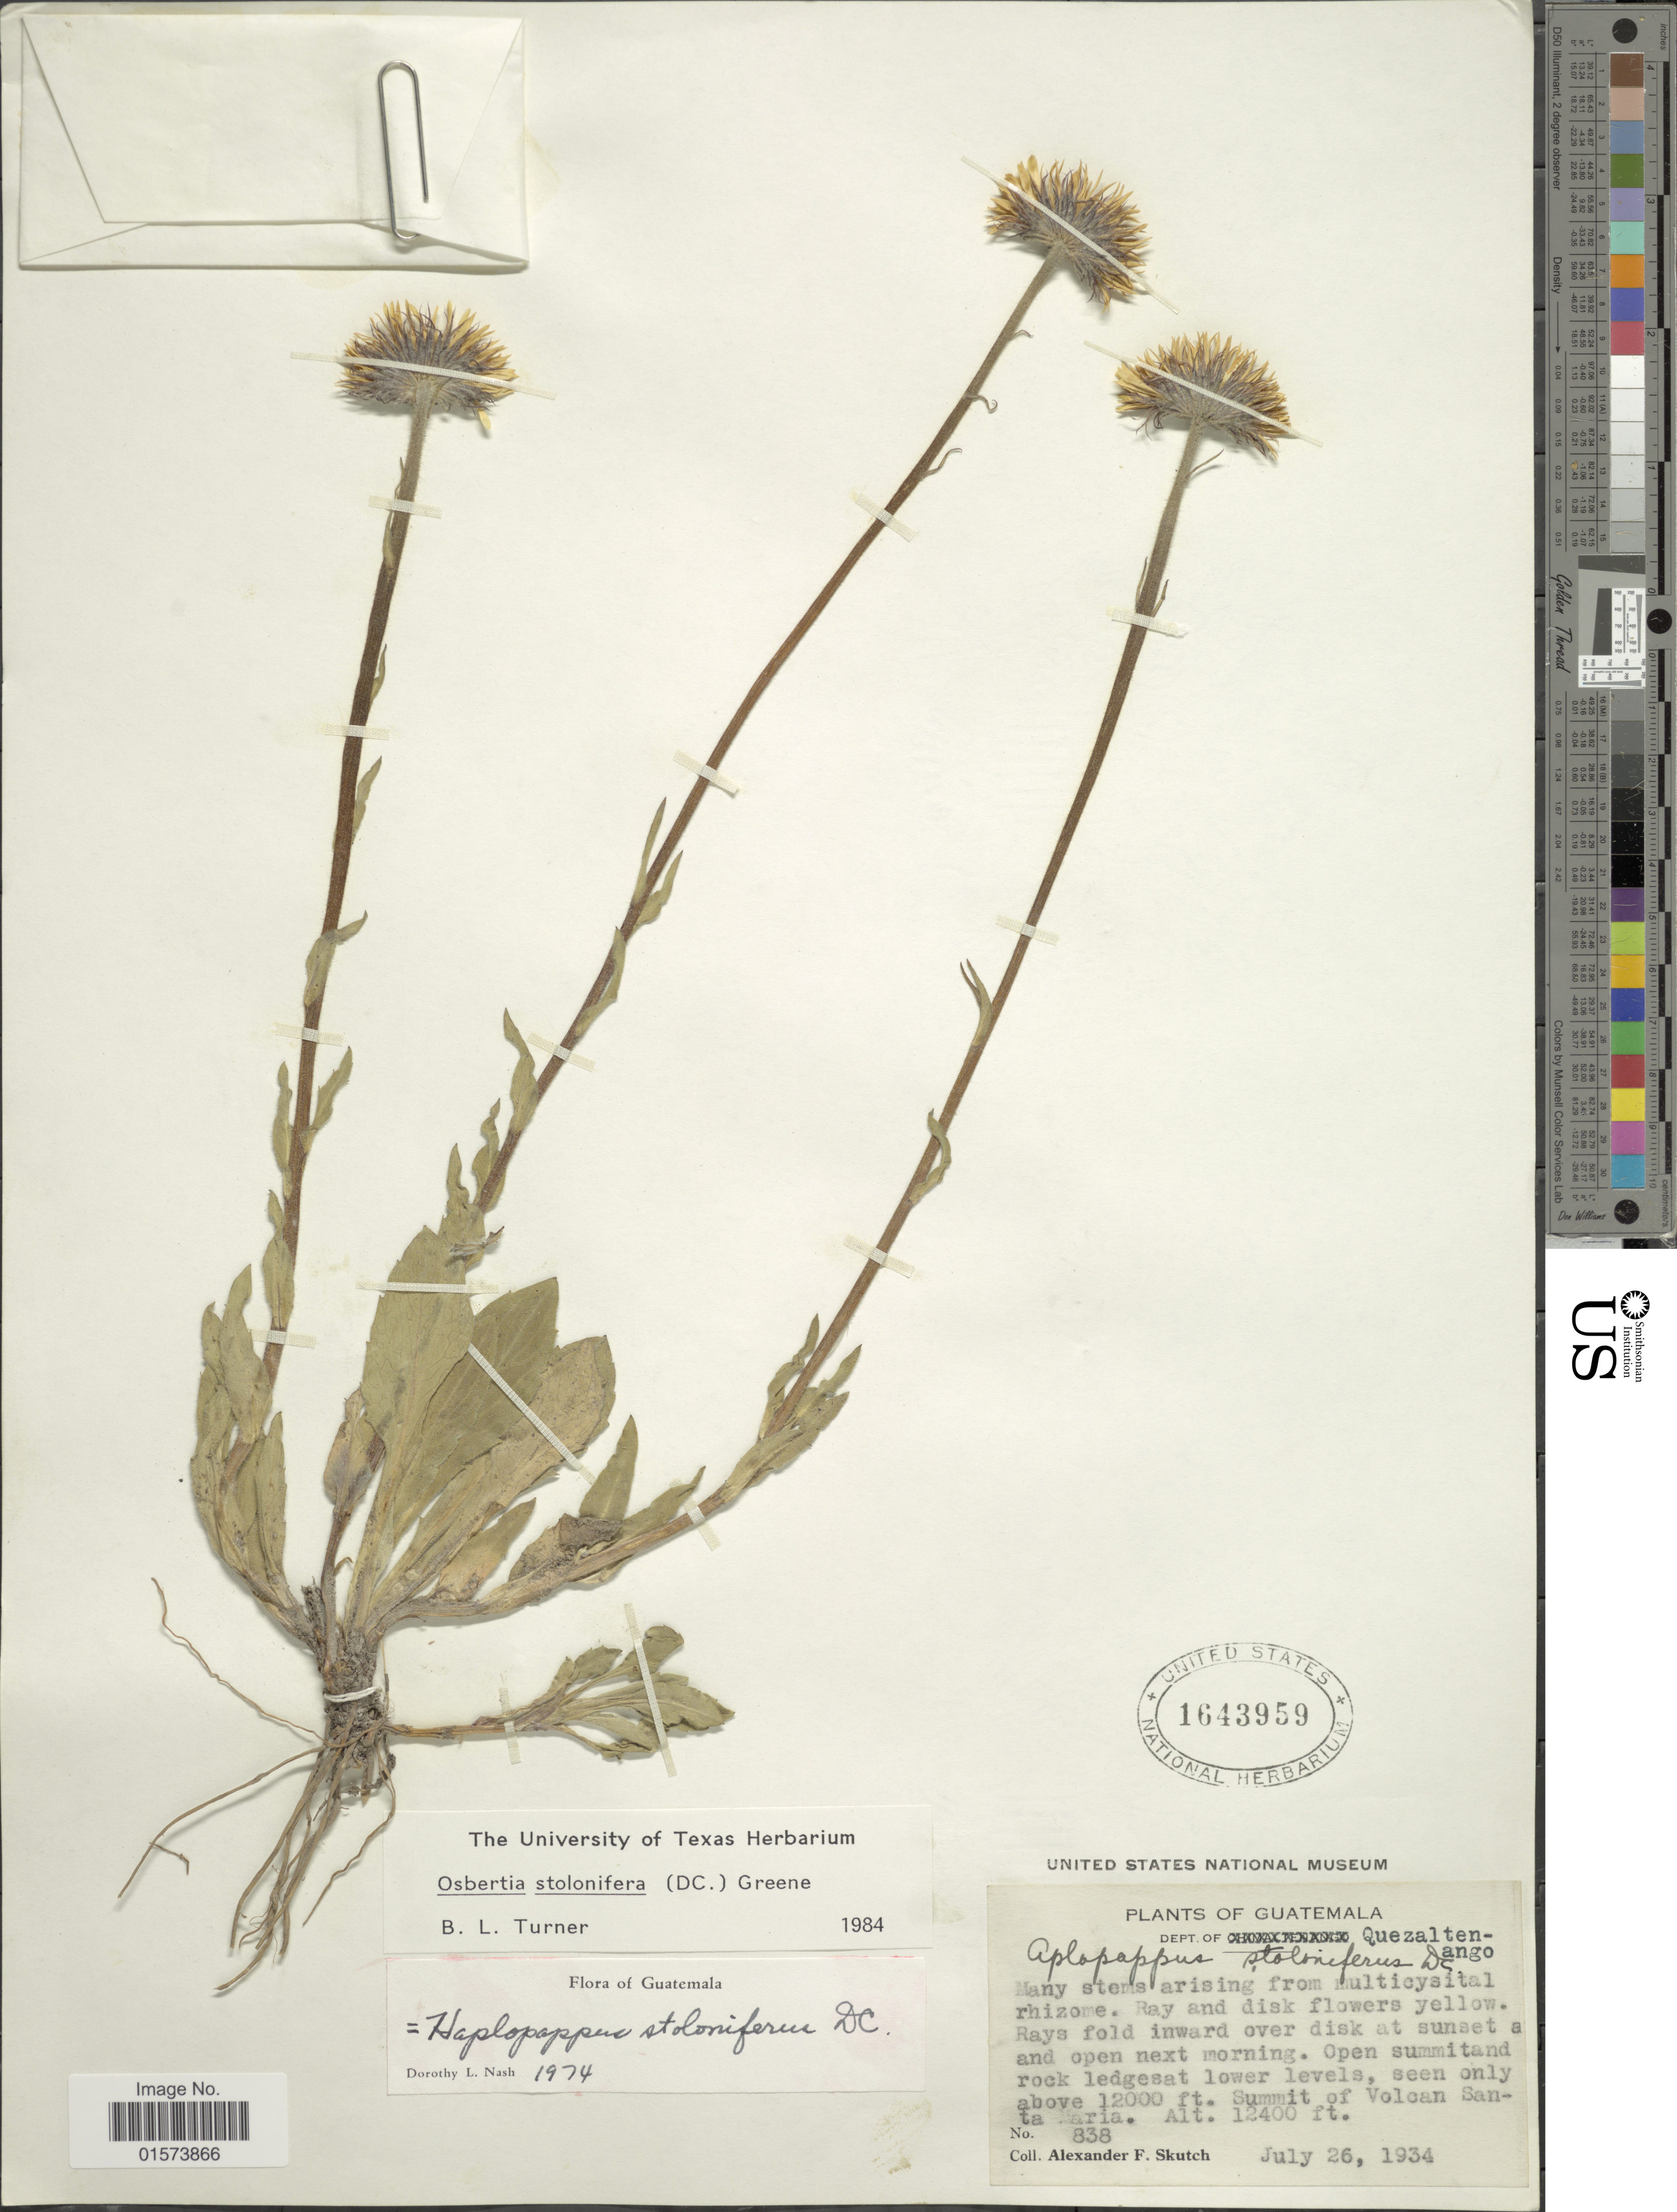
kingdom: Plantae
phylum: Tracheophyta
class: Magnoliopsida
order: Asterales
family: Asteraceae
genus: Osbertia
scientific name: Osbertia stolonifera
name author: (DC.) Greene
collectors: A. F. Skutch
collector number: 838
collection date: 1934-07-26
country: Guatemala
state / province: Quetzaltenango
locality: Open summit and rock ledges at lower levels, Summit of Volcan Santa Maria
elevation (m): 3780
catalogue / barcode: US 1643959